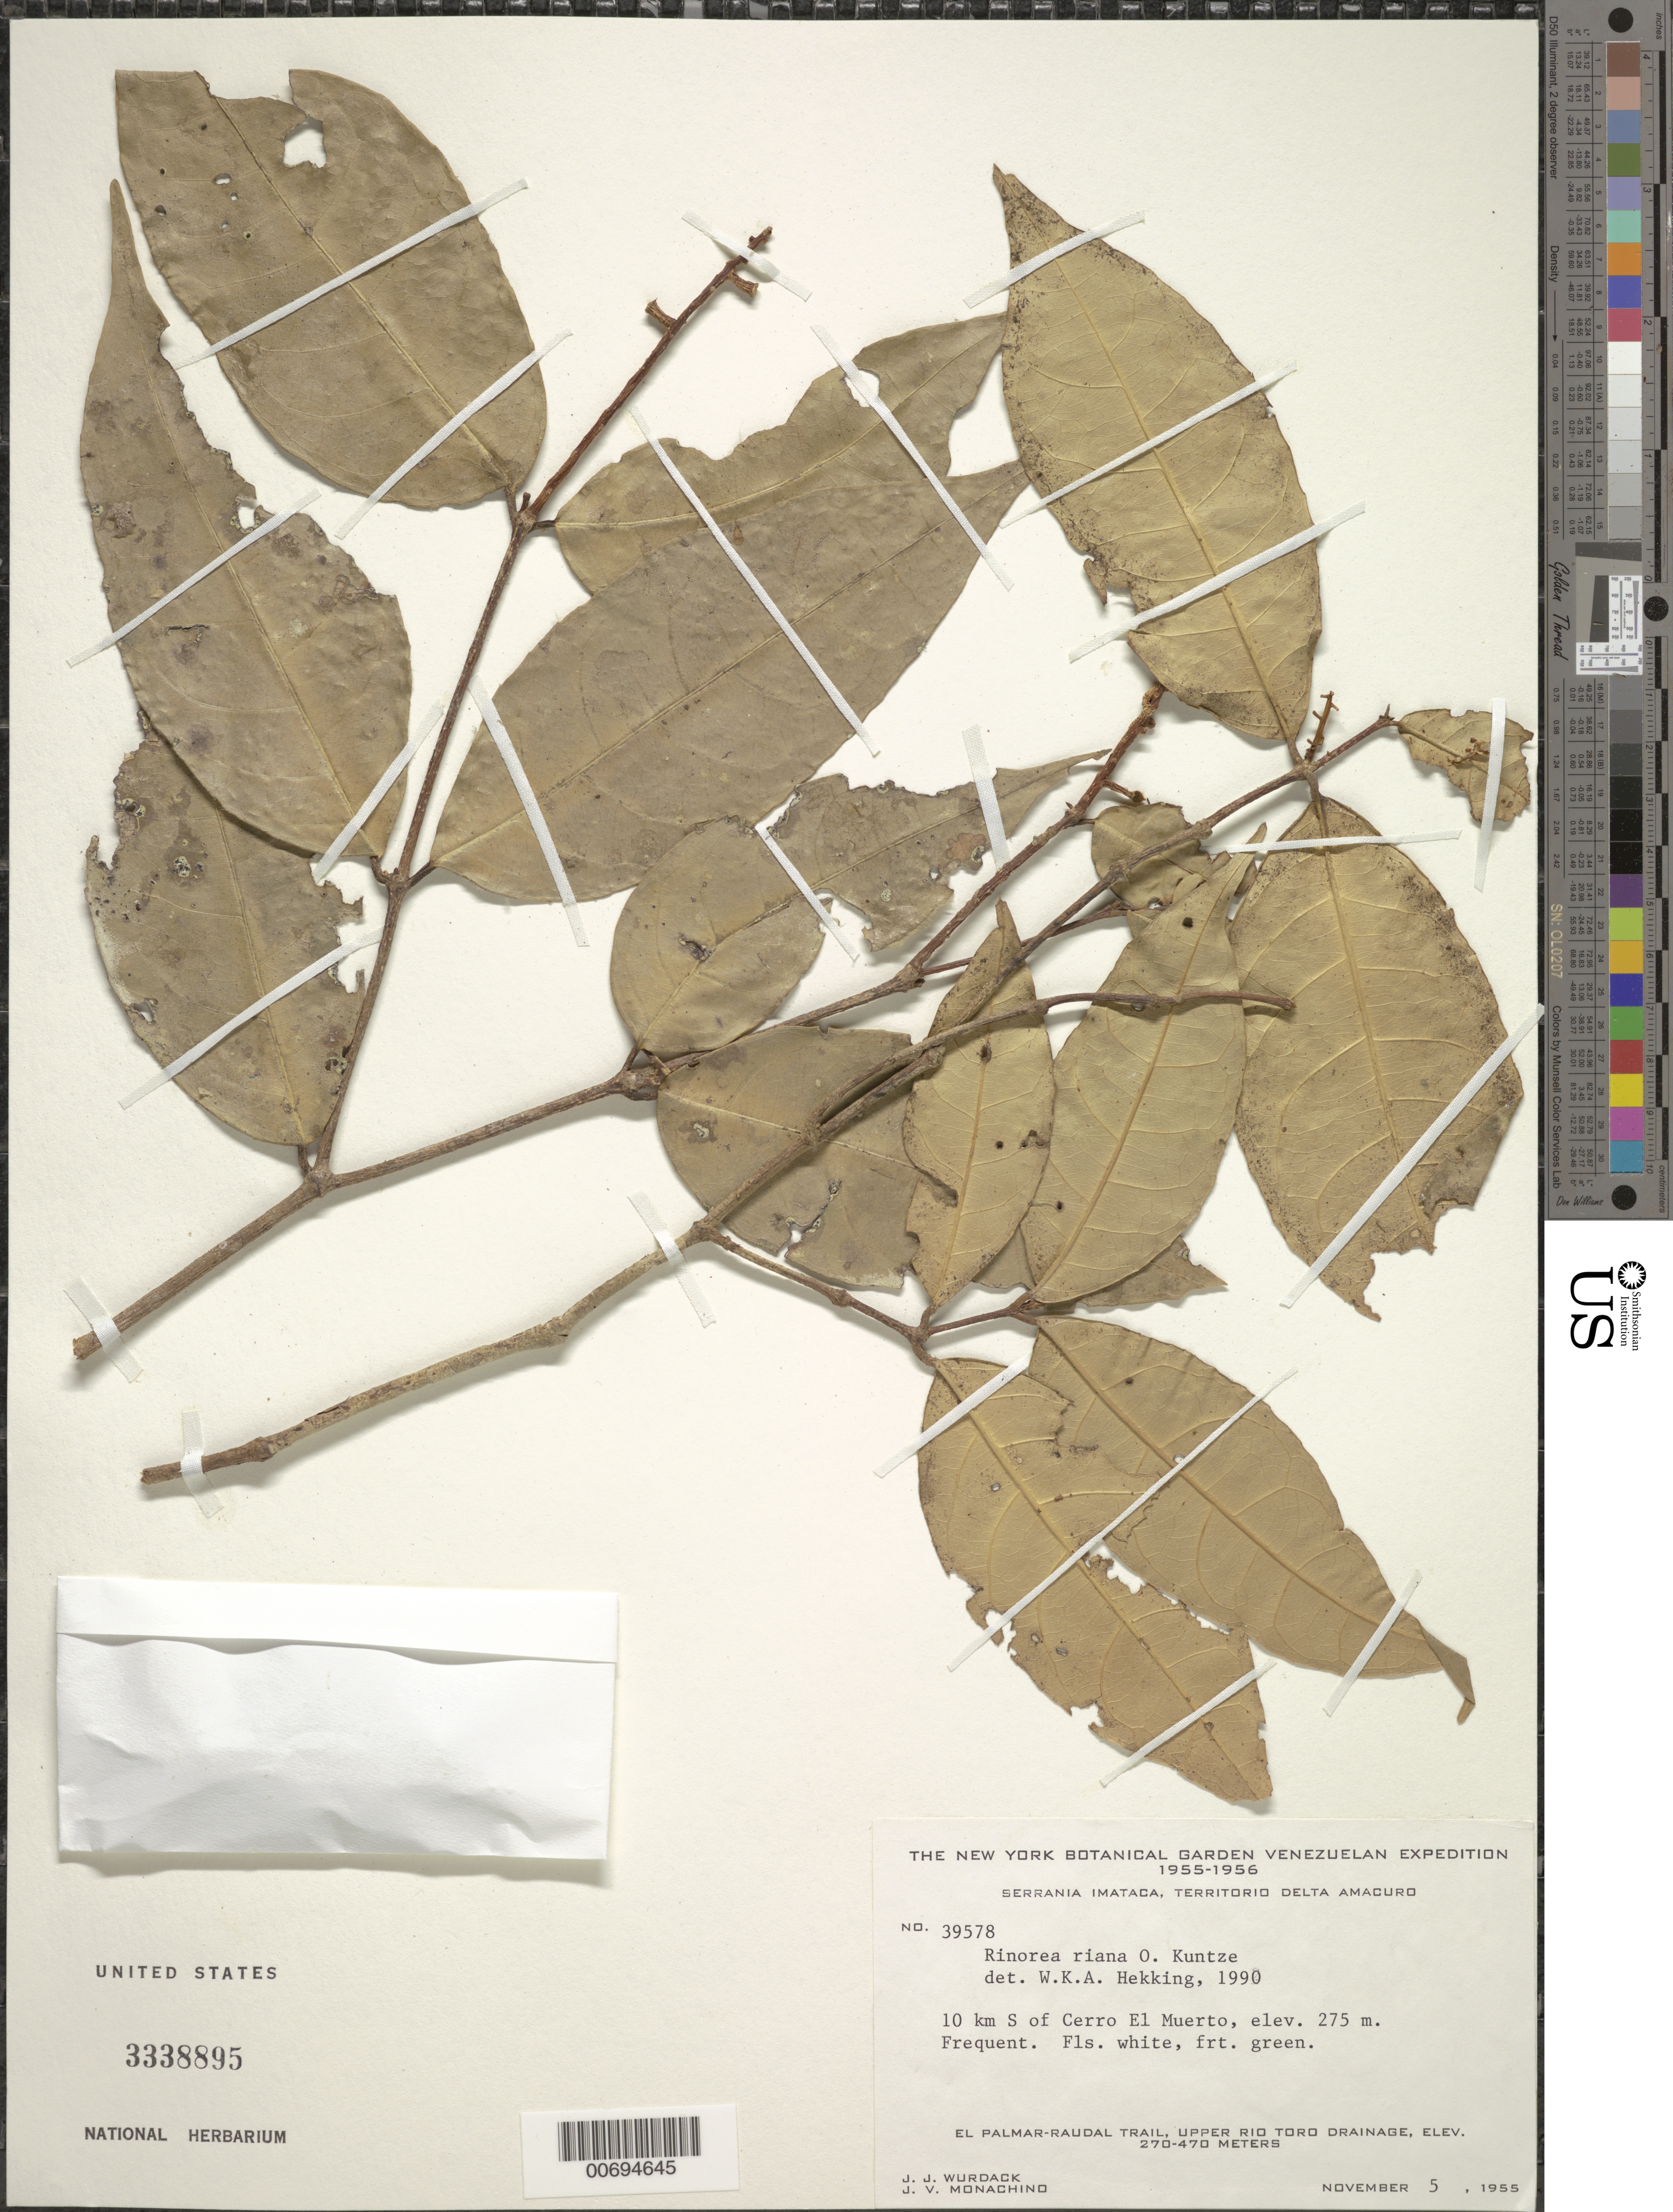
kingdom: Plantae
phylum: Tracheophyta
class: Magnoliopsida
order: Malpighiales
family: Violaceae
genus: Rinorea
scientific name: Rinorea riana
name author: Kuntze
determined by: Hekking, W. H. A.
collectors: J. J. Wurdack & J. V. Monachino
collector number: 39578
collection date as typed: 5-Nov-55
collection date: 1955-11-05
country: Venezuela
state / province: Delta Amacuro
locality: Serrania Imataca, El Palmar-Raudal Trail, upper Río Toro drainage; 10 km S of Cerro Muerto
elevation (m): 275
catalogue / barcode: US 3338895